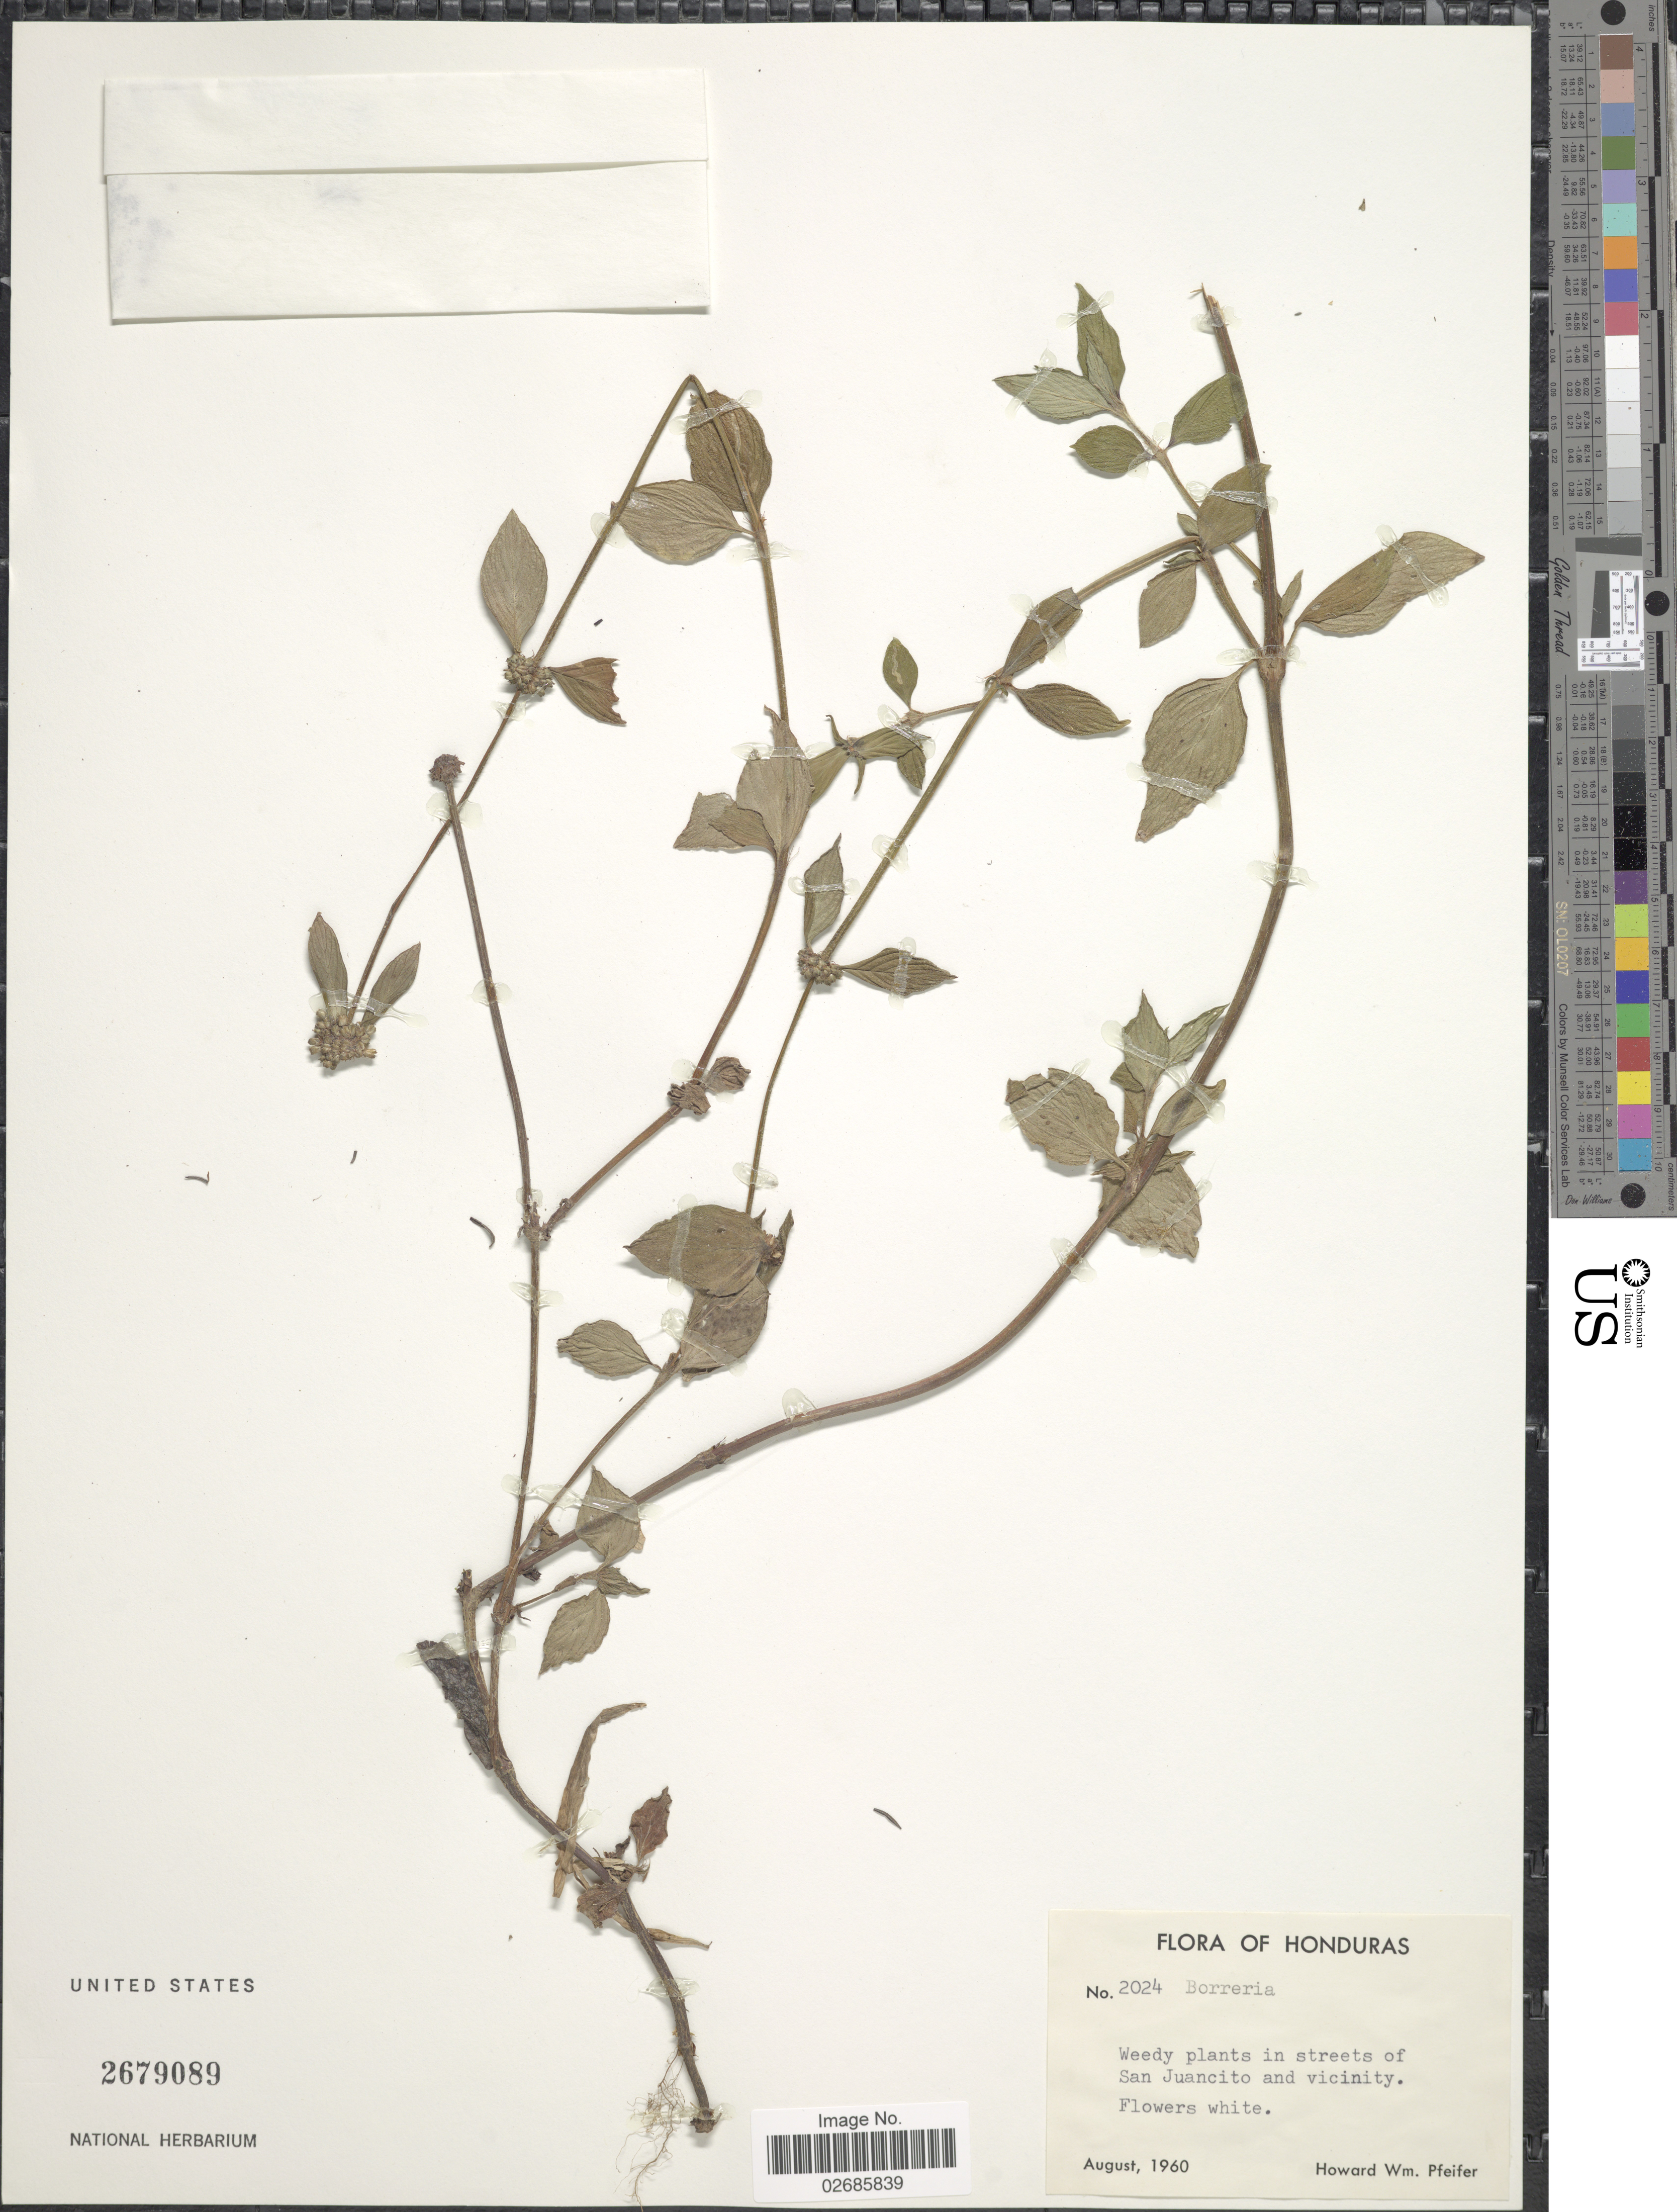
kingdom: Plantae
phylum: Tracheophyta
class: Magnoliopsida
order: Gentianales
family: Rubiaceae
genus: Borreria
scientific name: Borreria sp.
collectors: H. W. Pfeifer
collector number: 2024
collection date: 1960-08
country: Honduras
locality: Weedy plants in streets of San Juancito and vicinity.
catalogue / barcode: US 2679089